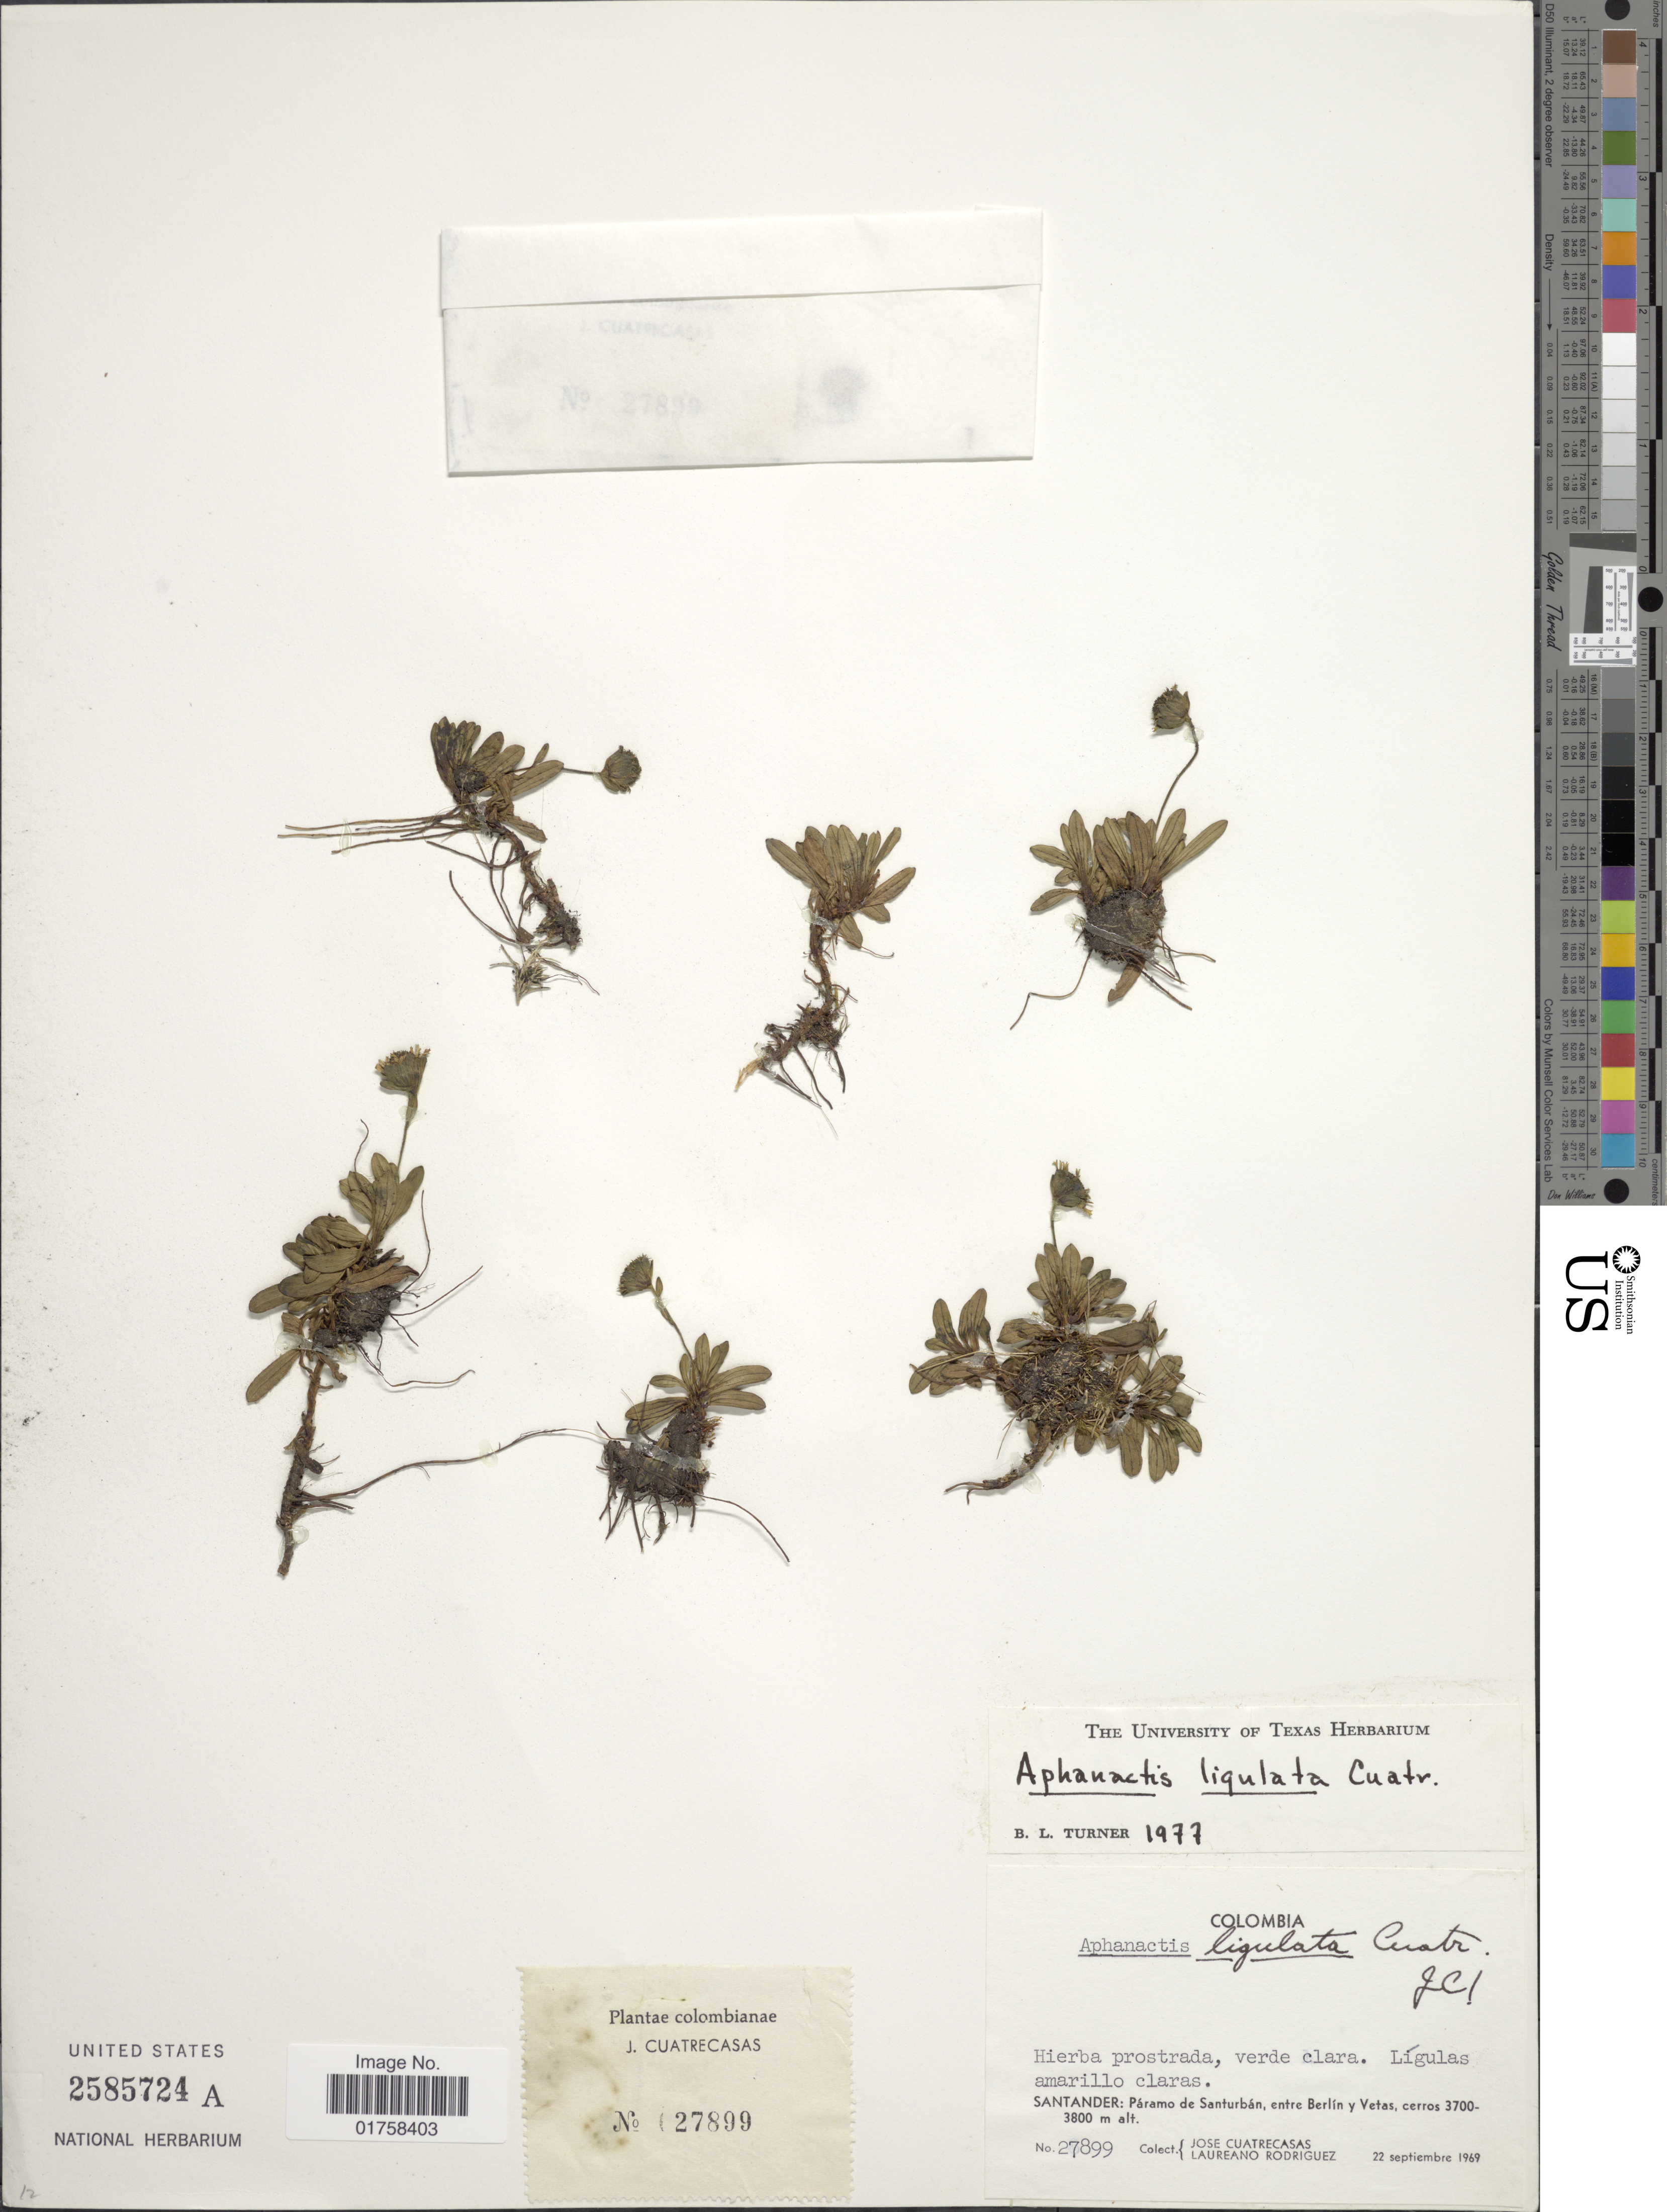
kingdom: Plantae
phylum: Tracheophyta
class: Magnoliopsida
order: Asterales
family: Asteraceae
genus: Aphanactis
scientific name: Aphanactis ligulata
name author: Cuatrec.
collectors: J. Cuatrecasas & L. Rodriguez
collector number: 27899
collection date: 1969-09-22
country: Colombia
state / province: Santander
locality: Santander: Paramo del Santurban, entre Berlin y Vetas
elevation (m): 3700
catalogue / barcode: US 2585724A